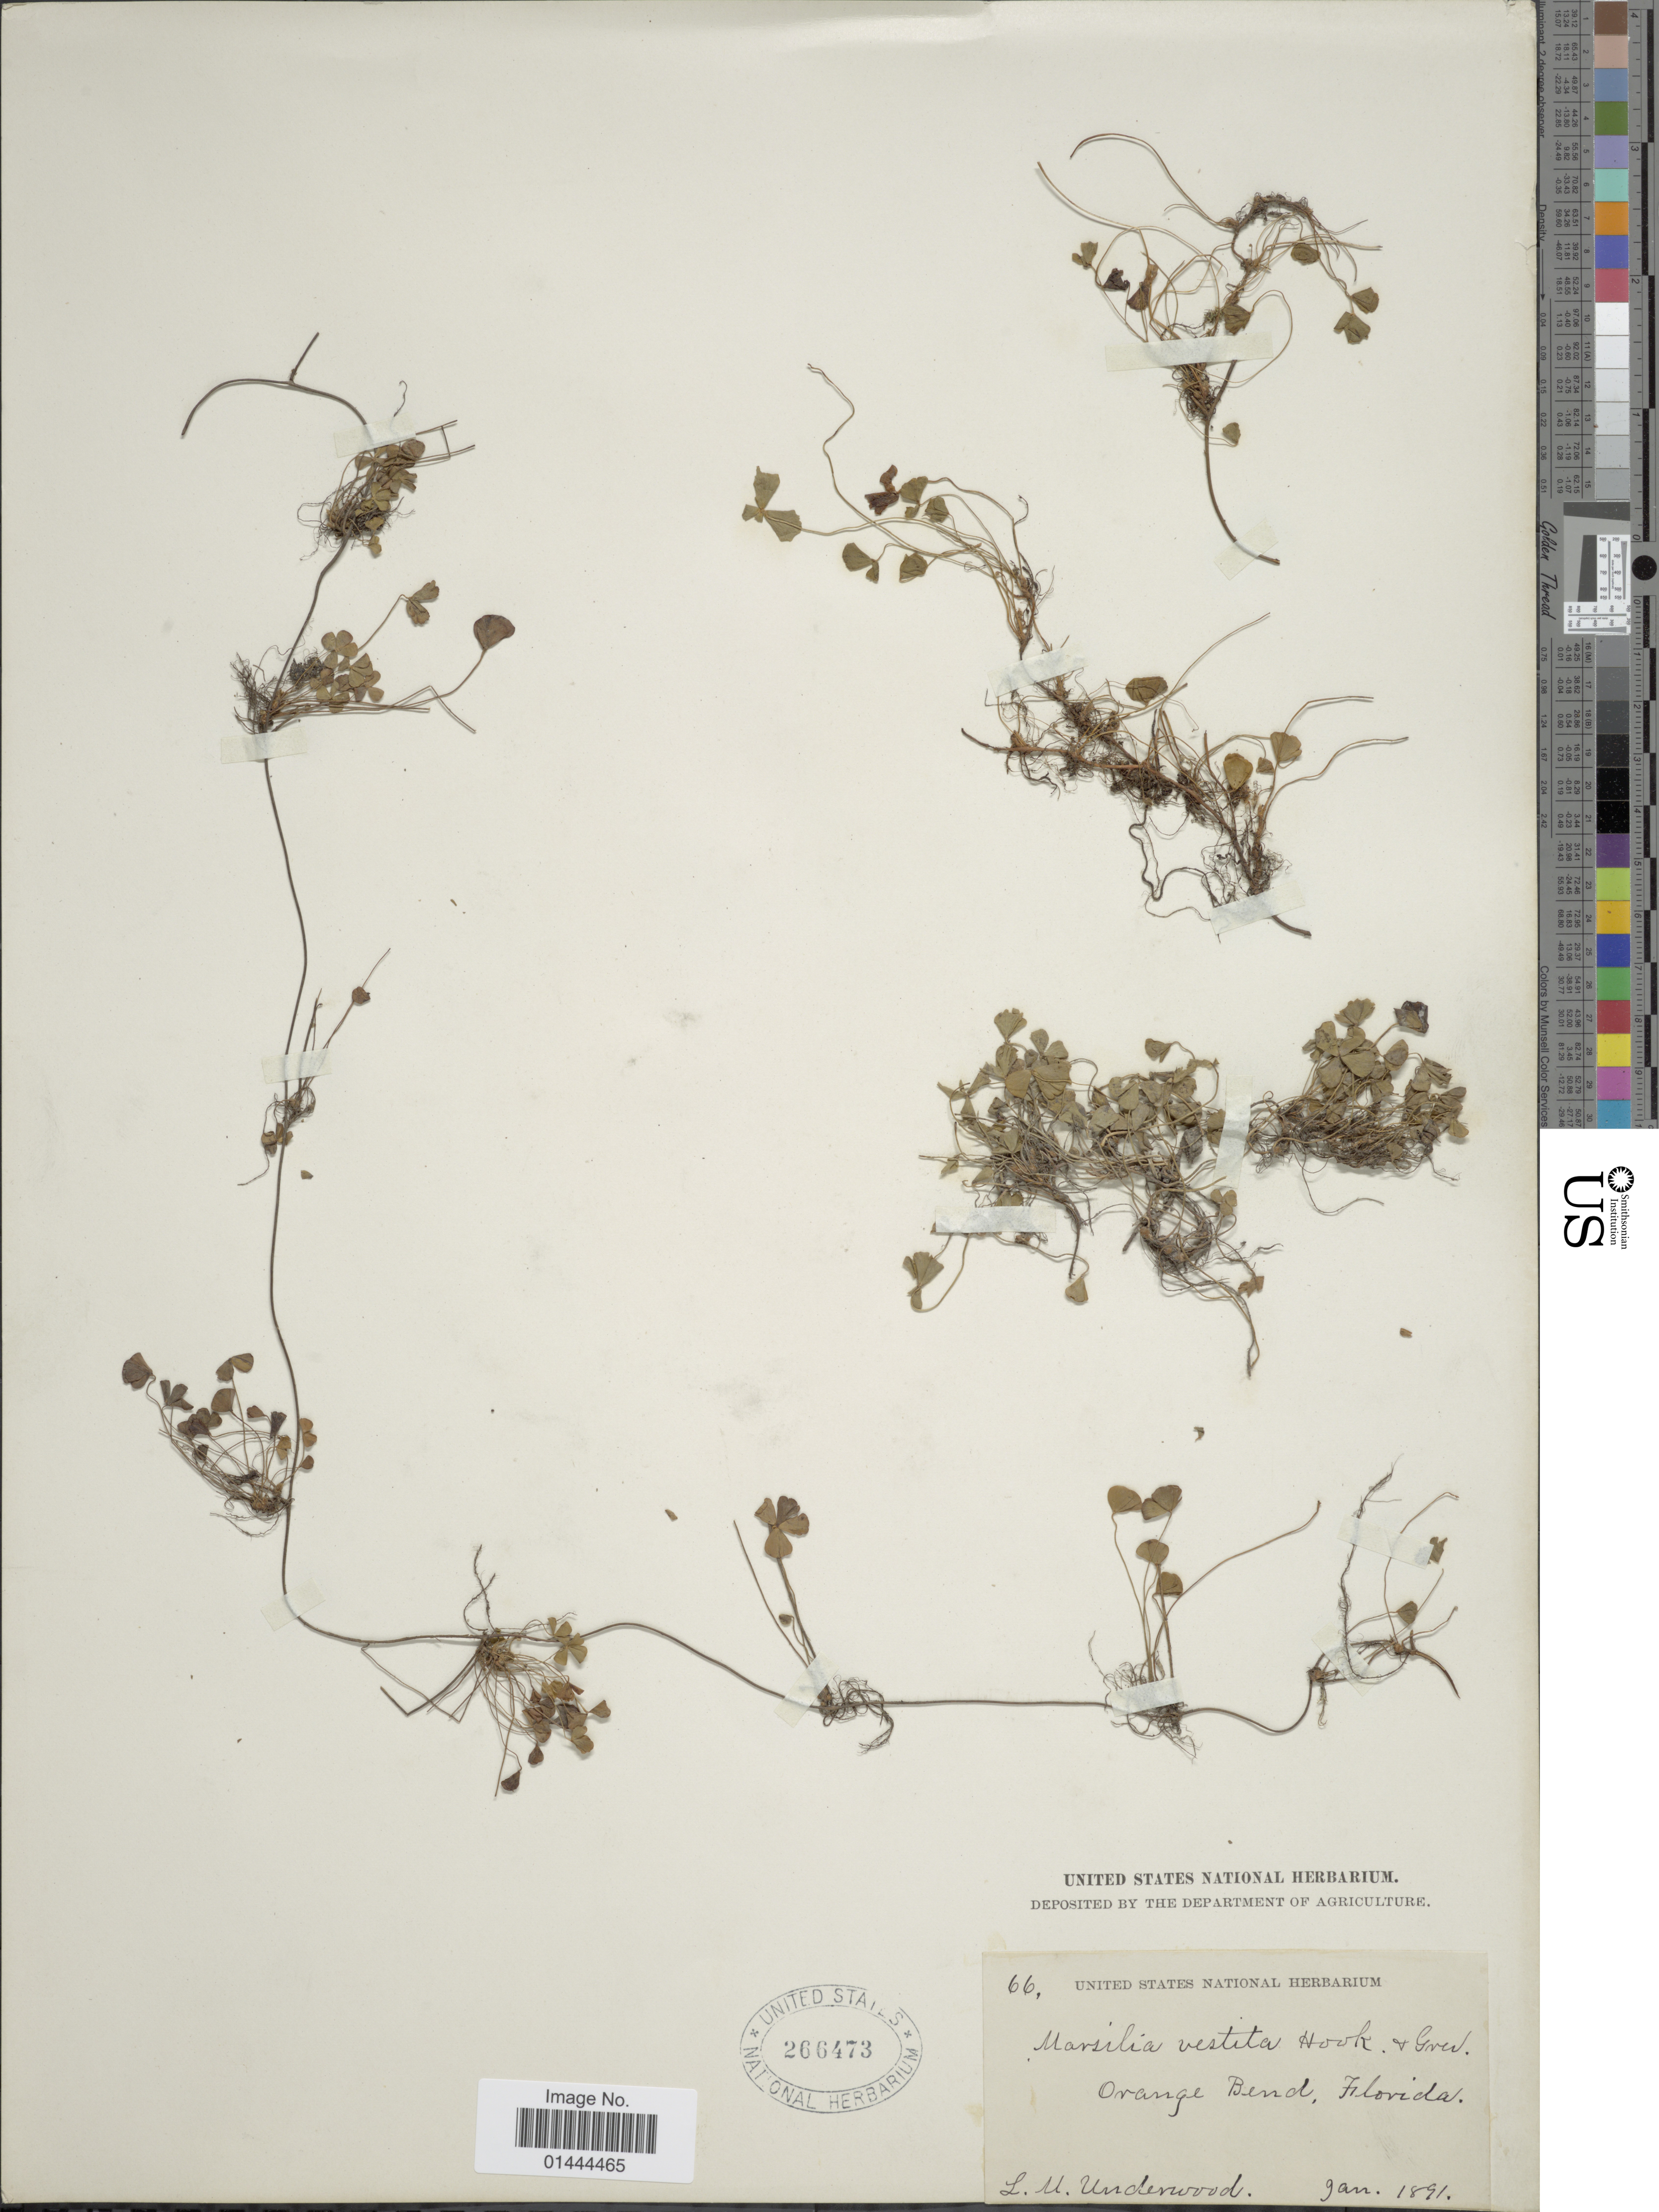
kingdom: Plantae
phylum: Tracheophyta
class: Polypodiopsida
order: Salviniales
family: Marsileaceae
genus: Marsilea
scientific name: Marsilea vestita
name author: Hook. & Grev.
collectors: L. M. Underwood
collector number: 66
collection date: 1891-01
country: United States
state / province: Florida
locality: Orange Bend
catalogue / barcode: US 266473